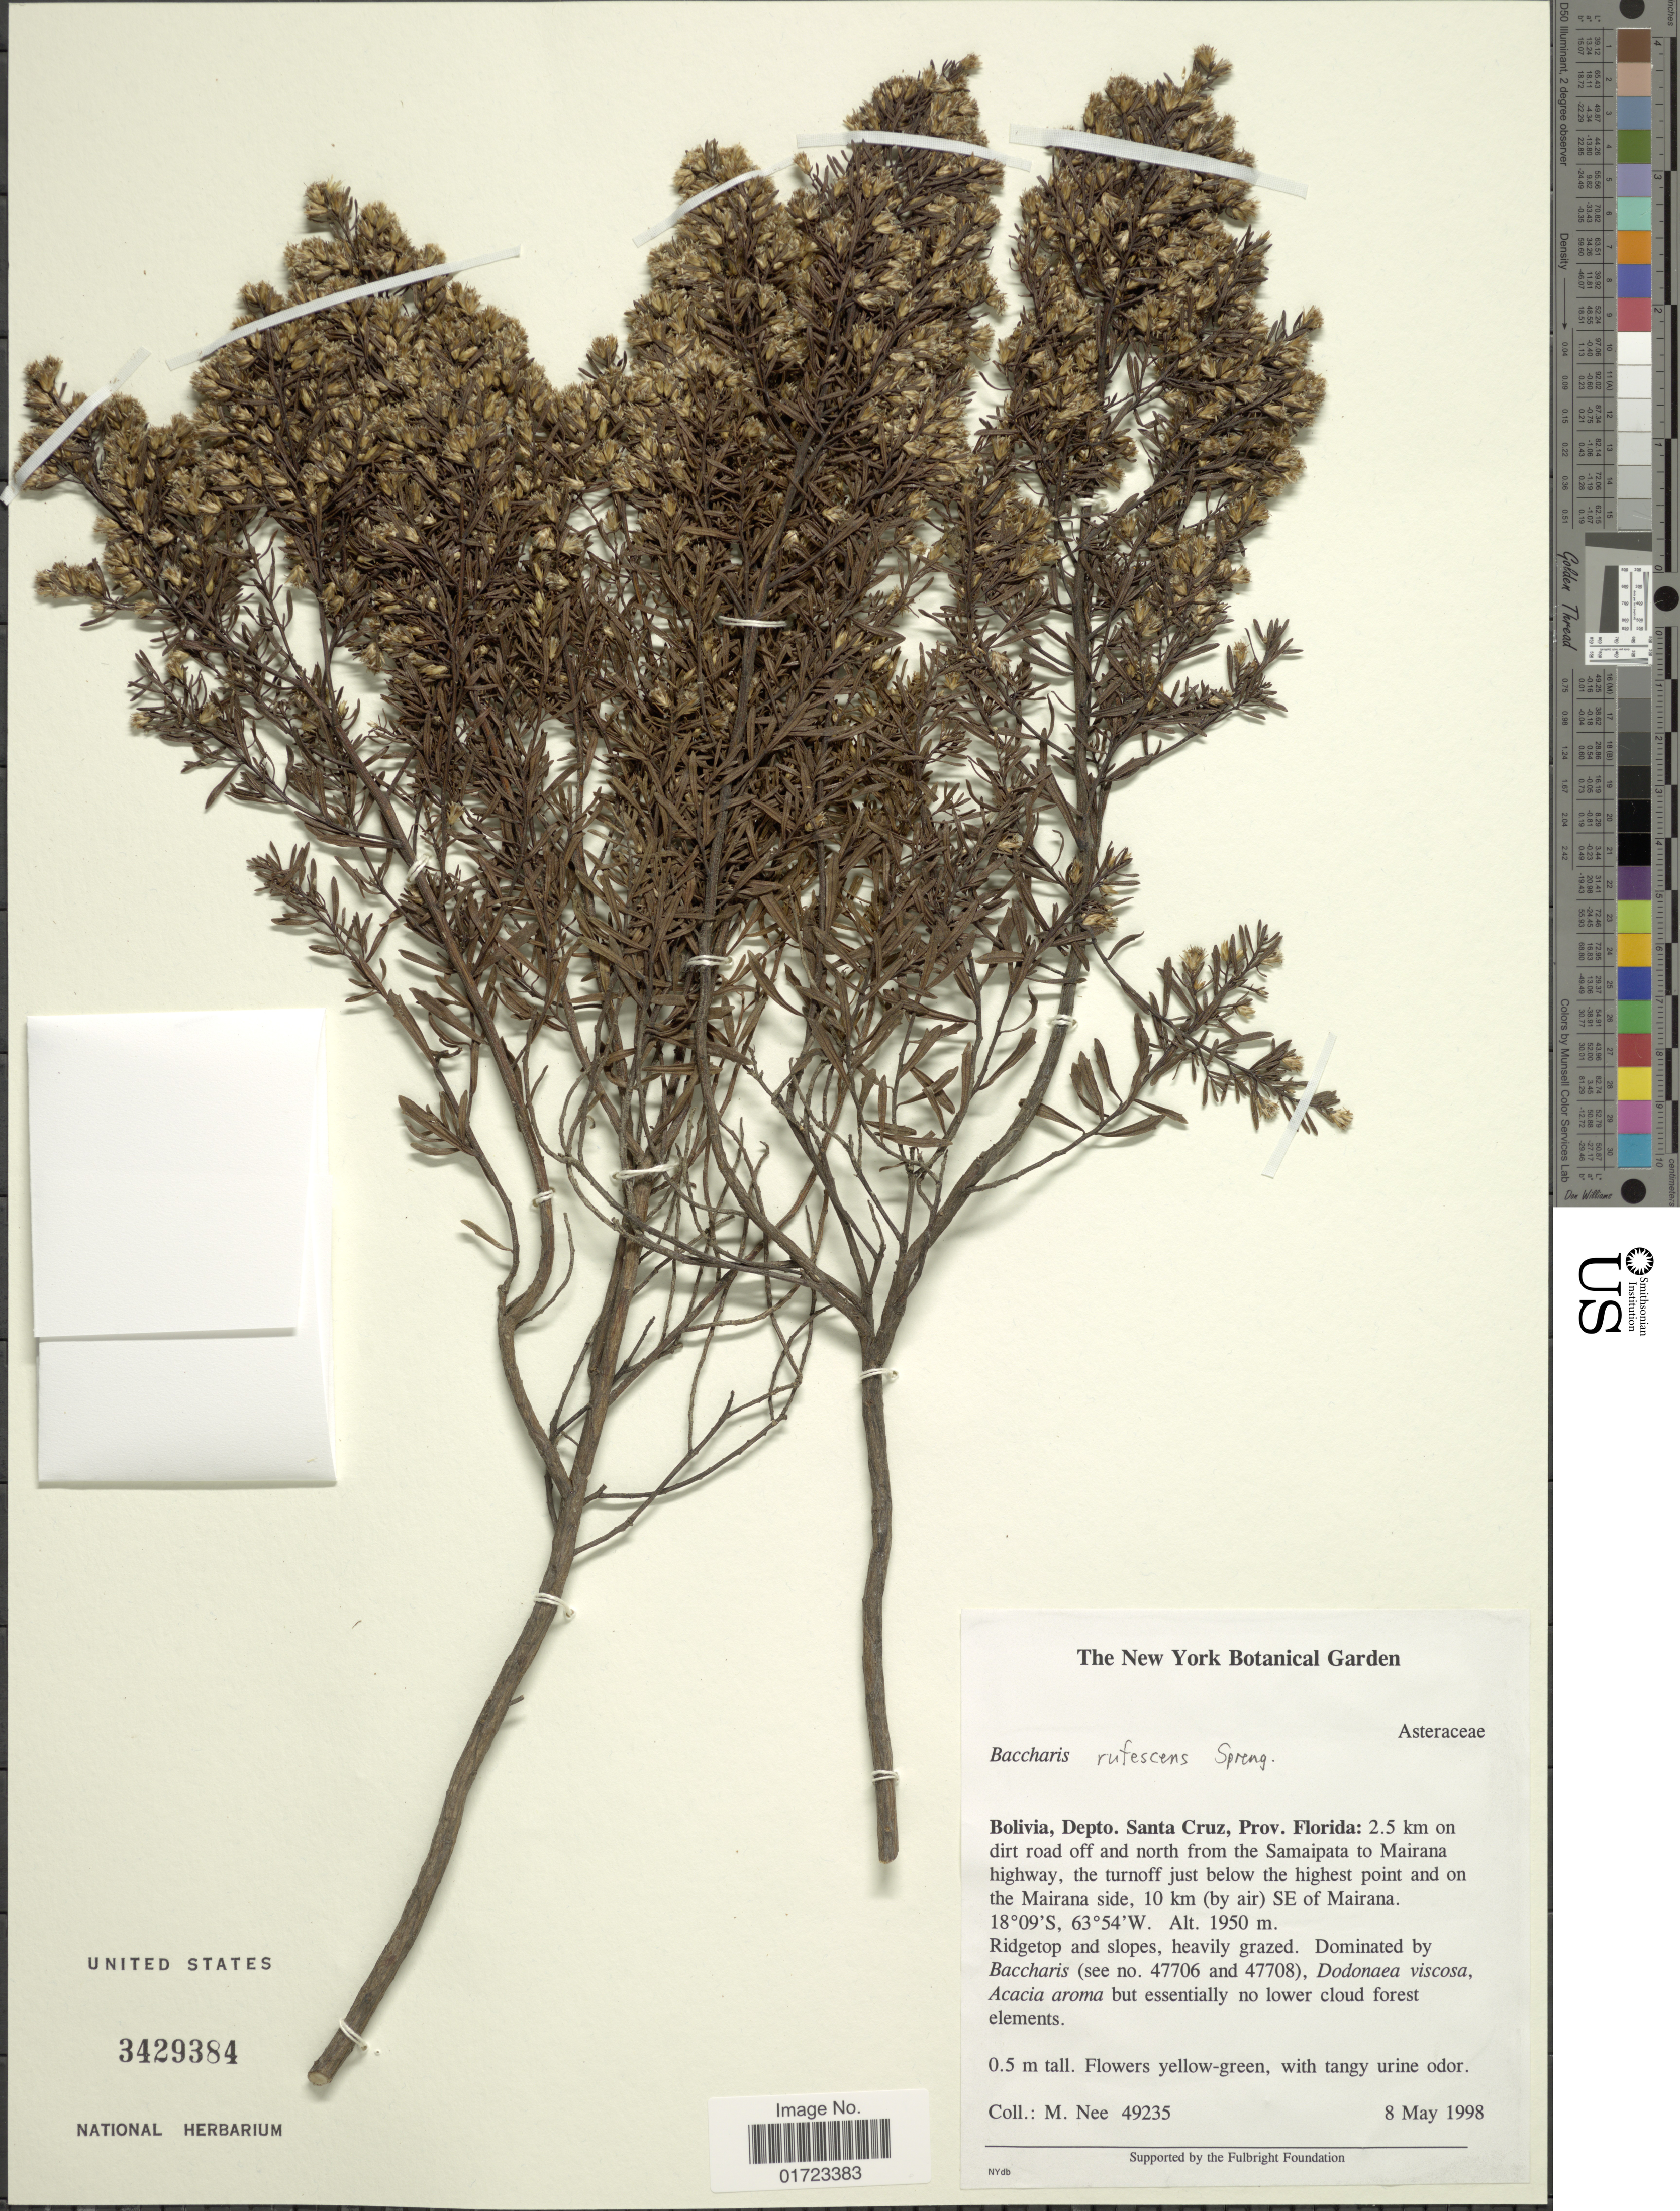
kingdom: Plantae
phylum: Tracheophyta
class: Magnoliopsida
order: Asterales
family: Asteraceae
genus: Baccharis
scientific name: Baccharis rufescens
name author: Spreng.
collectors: M. Nee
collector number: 49235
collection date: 1998-05-08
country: Bolivia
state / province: Santa Cruz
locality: Bolivia, Depto. Santa Cruz. Prov.Florida: 2.5 km on dirt road off and north from the Samaipata to Mairana highway, the turnoff just below the highest point and on the Mairana side, 10 km (by air) SE of Mairana.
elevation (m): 1950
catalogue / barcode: US 3429384